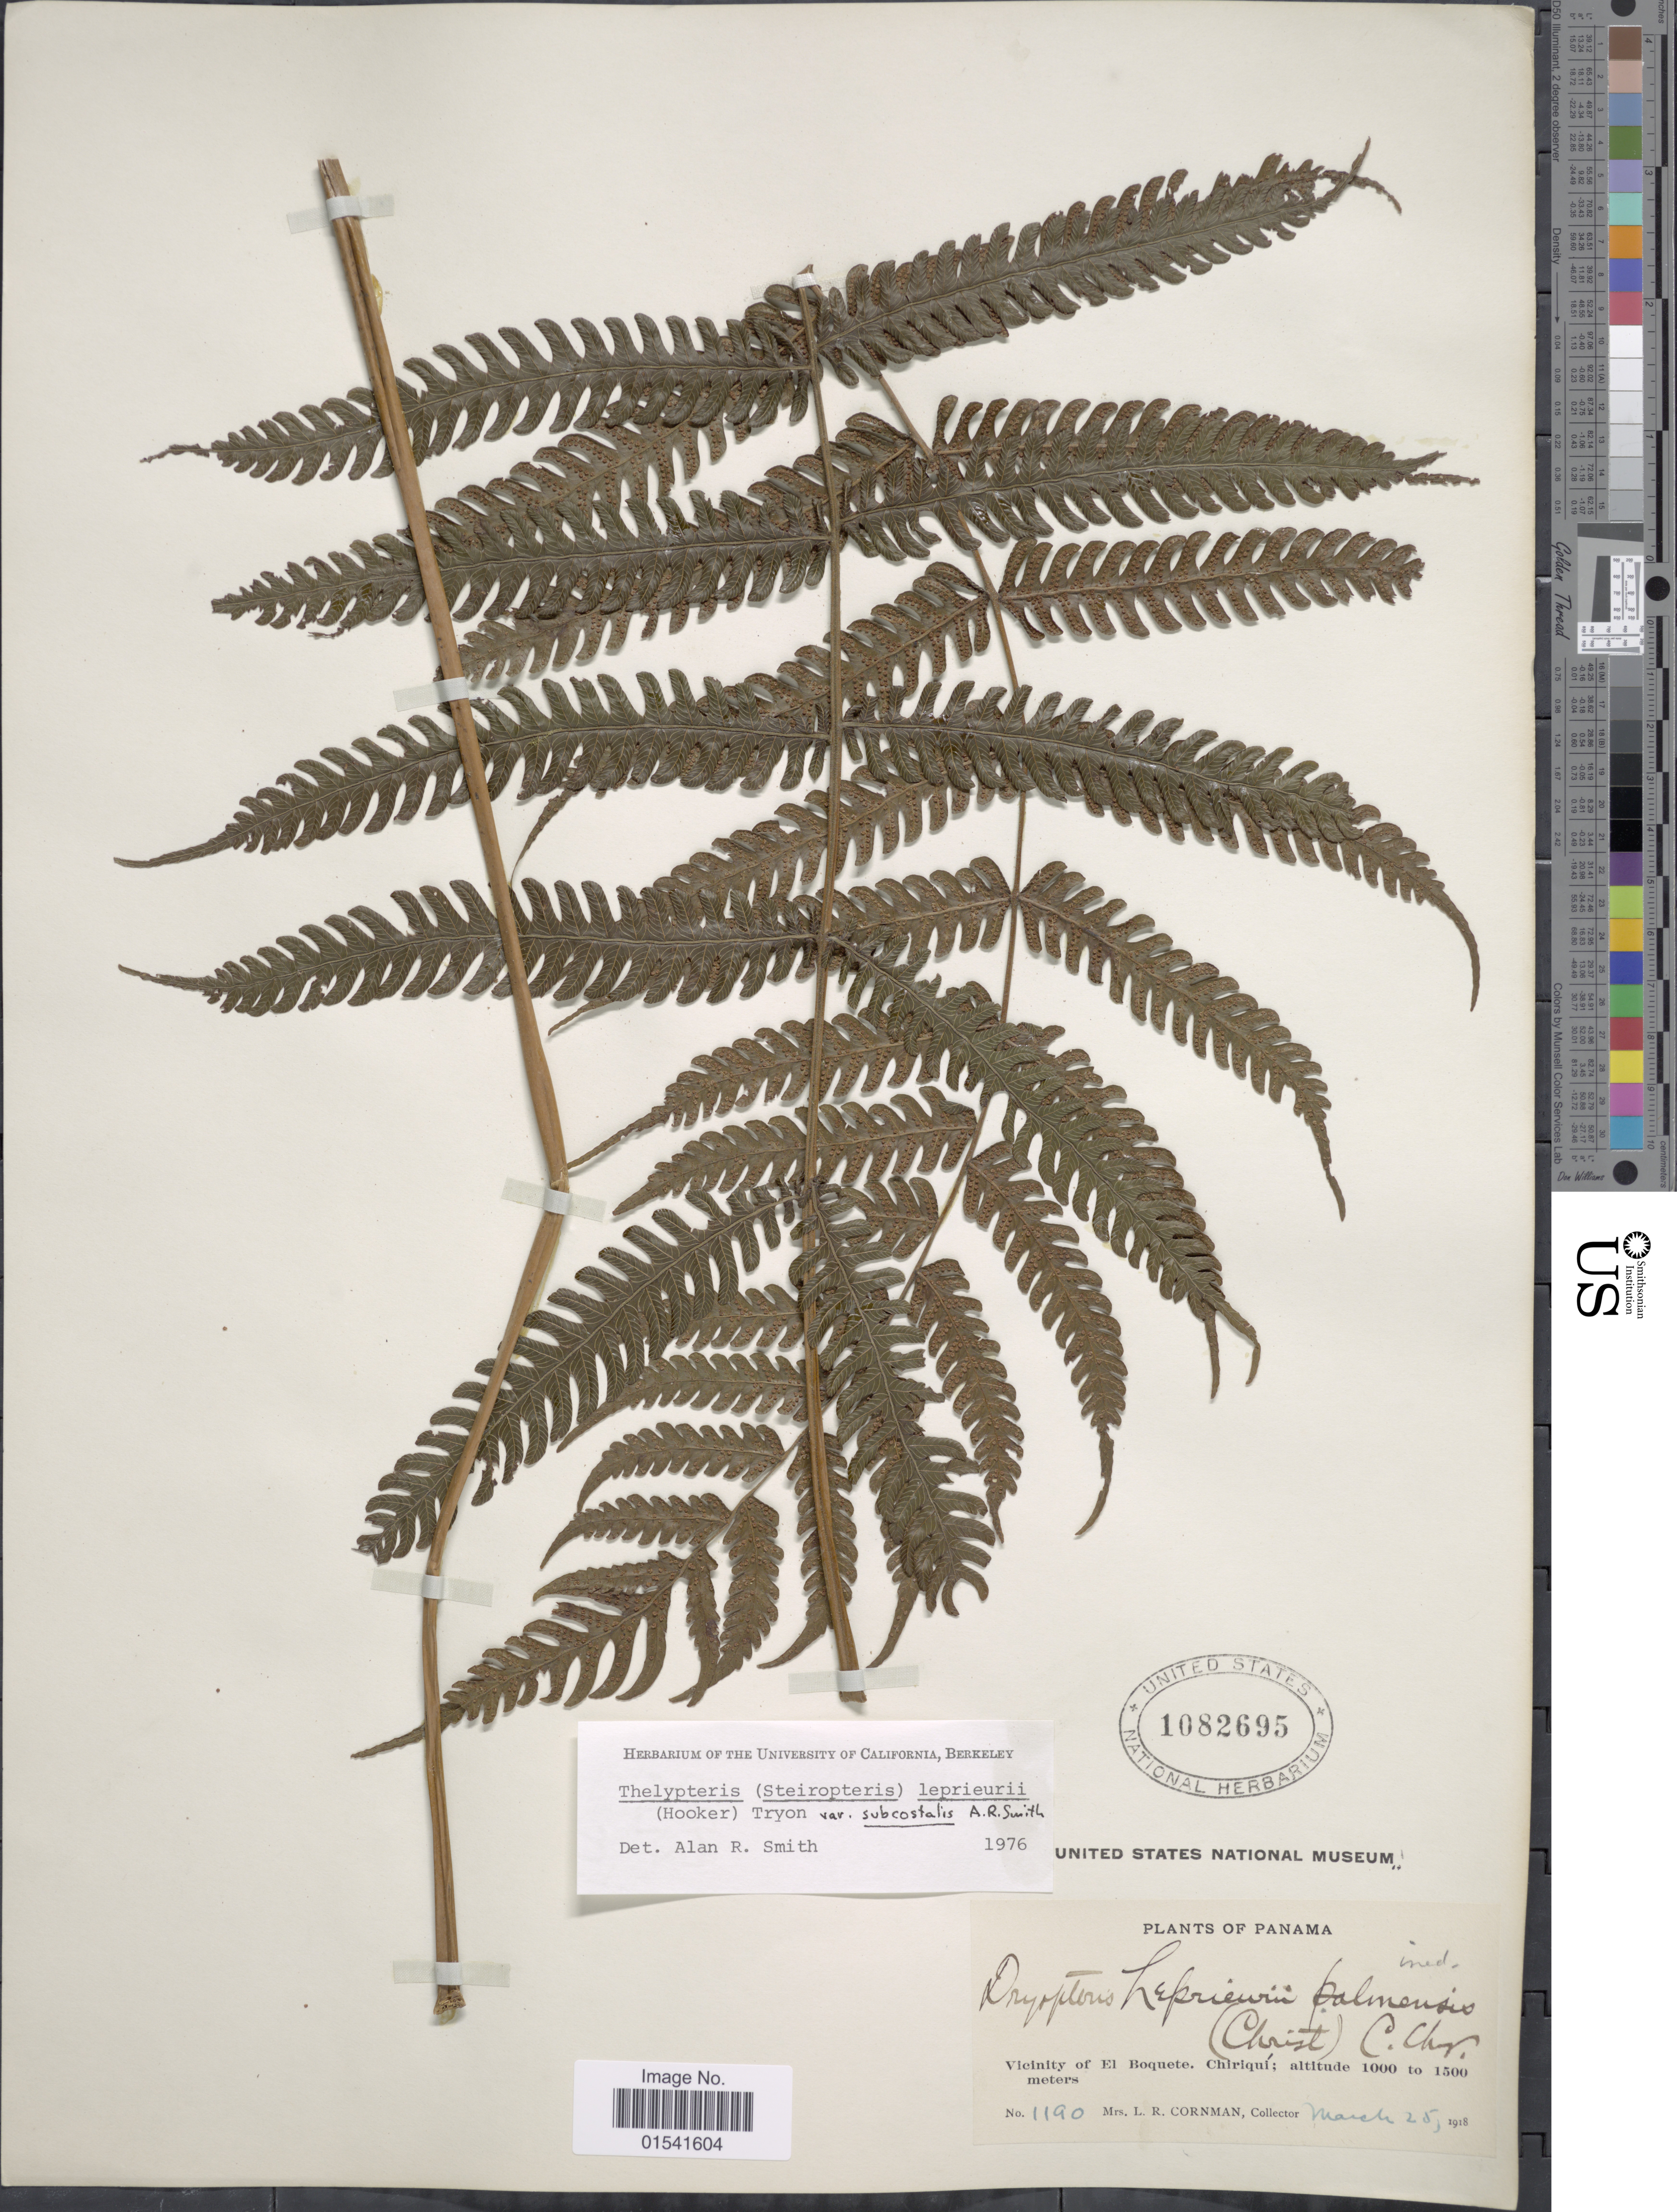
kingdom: Plantae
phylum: Tracheophyta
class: Polypodiopsida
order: Polypodiales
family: Thelypteridaceae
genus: Steiropteris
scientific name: Steiropteris leprieurii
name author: (Hook. f.) Pic. Serm.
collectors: L. Cornman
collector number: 1190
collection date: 1918-03-25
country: Panama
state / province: Chiriqui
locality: Vicinity of El Boquete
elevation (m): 1000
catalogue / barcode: US 1082695